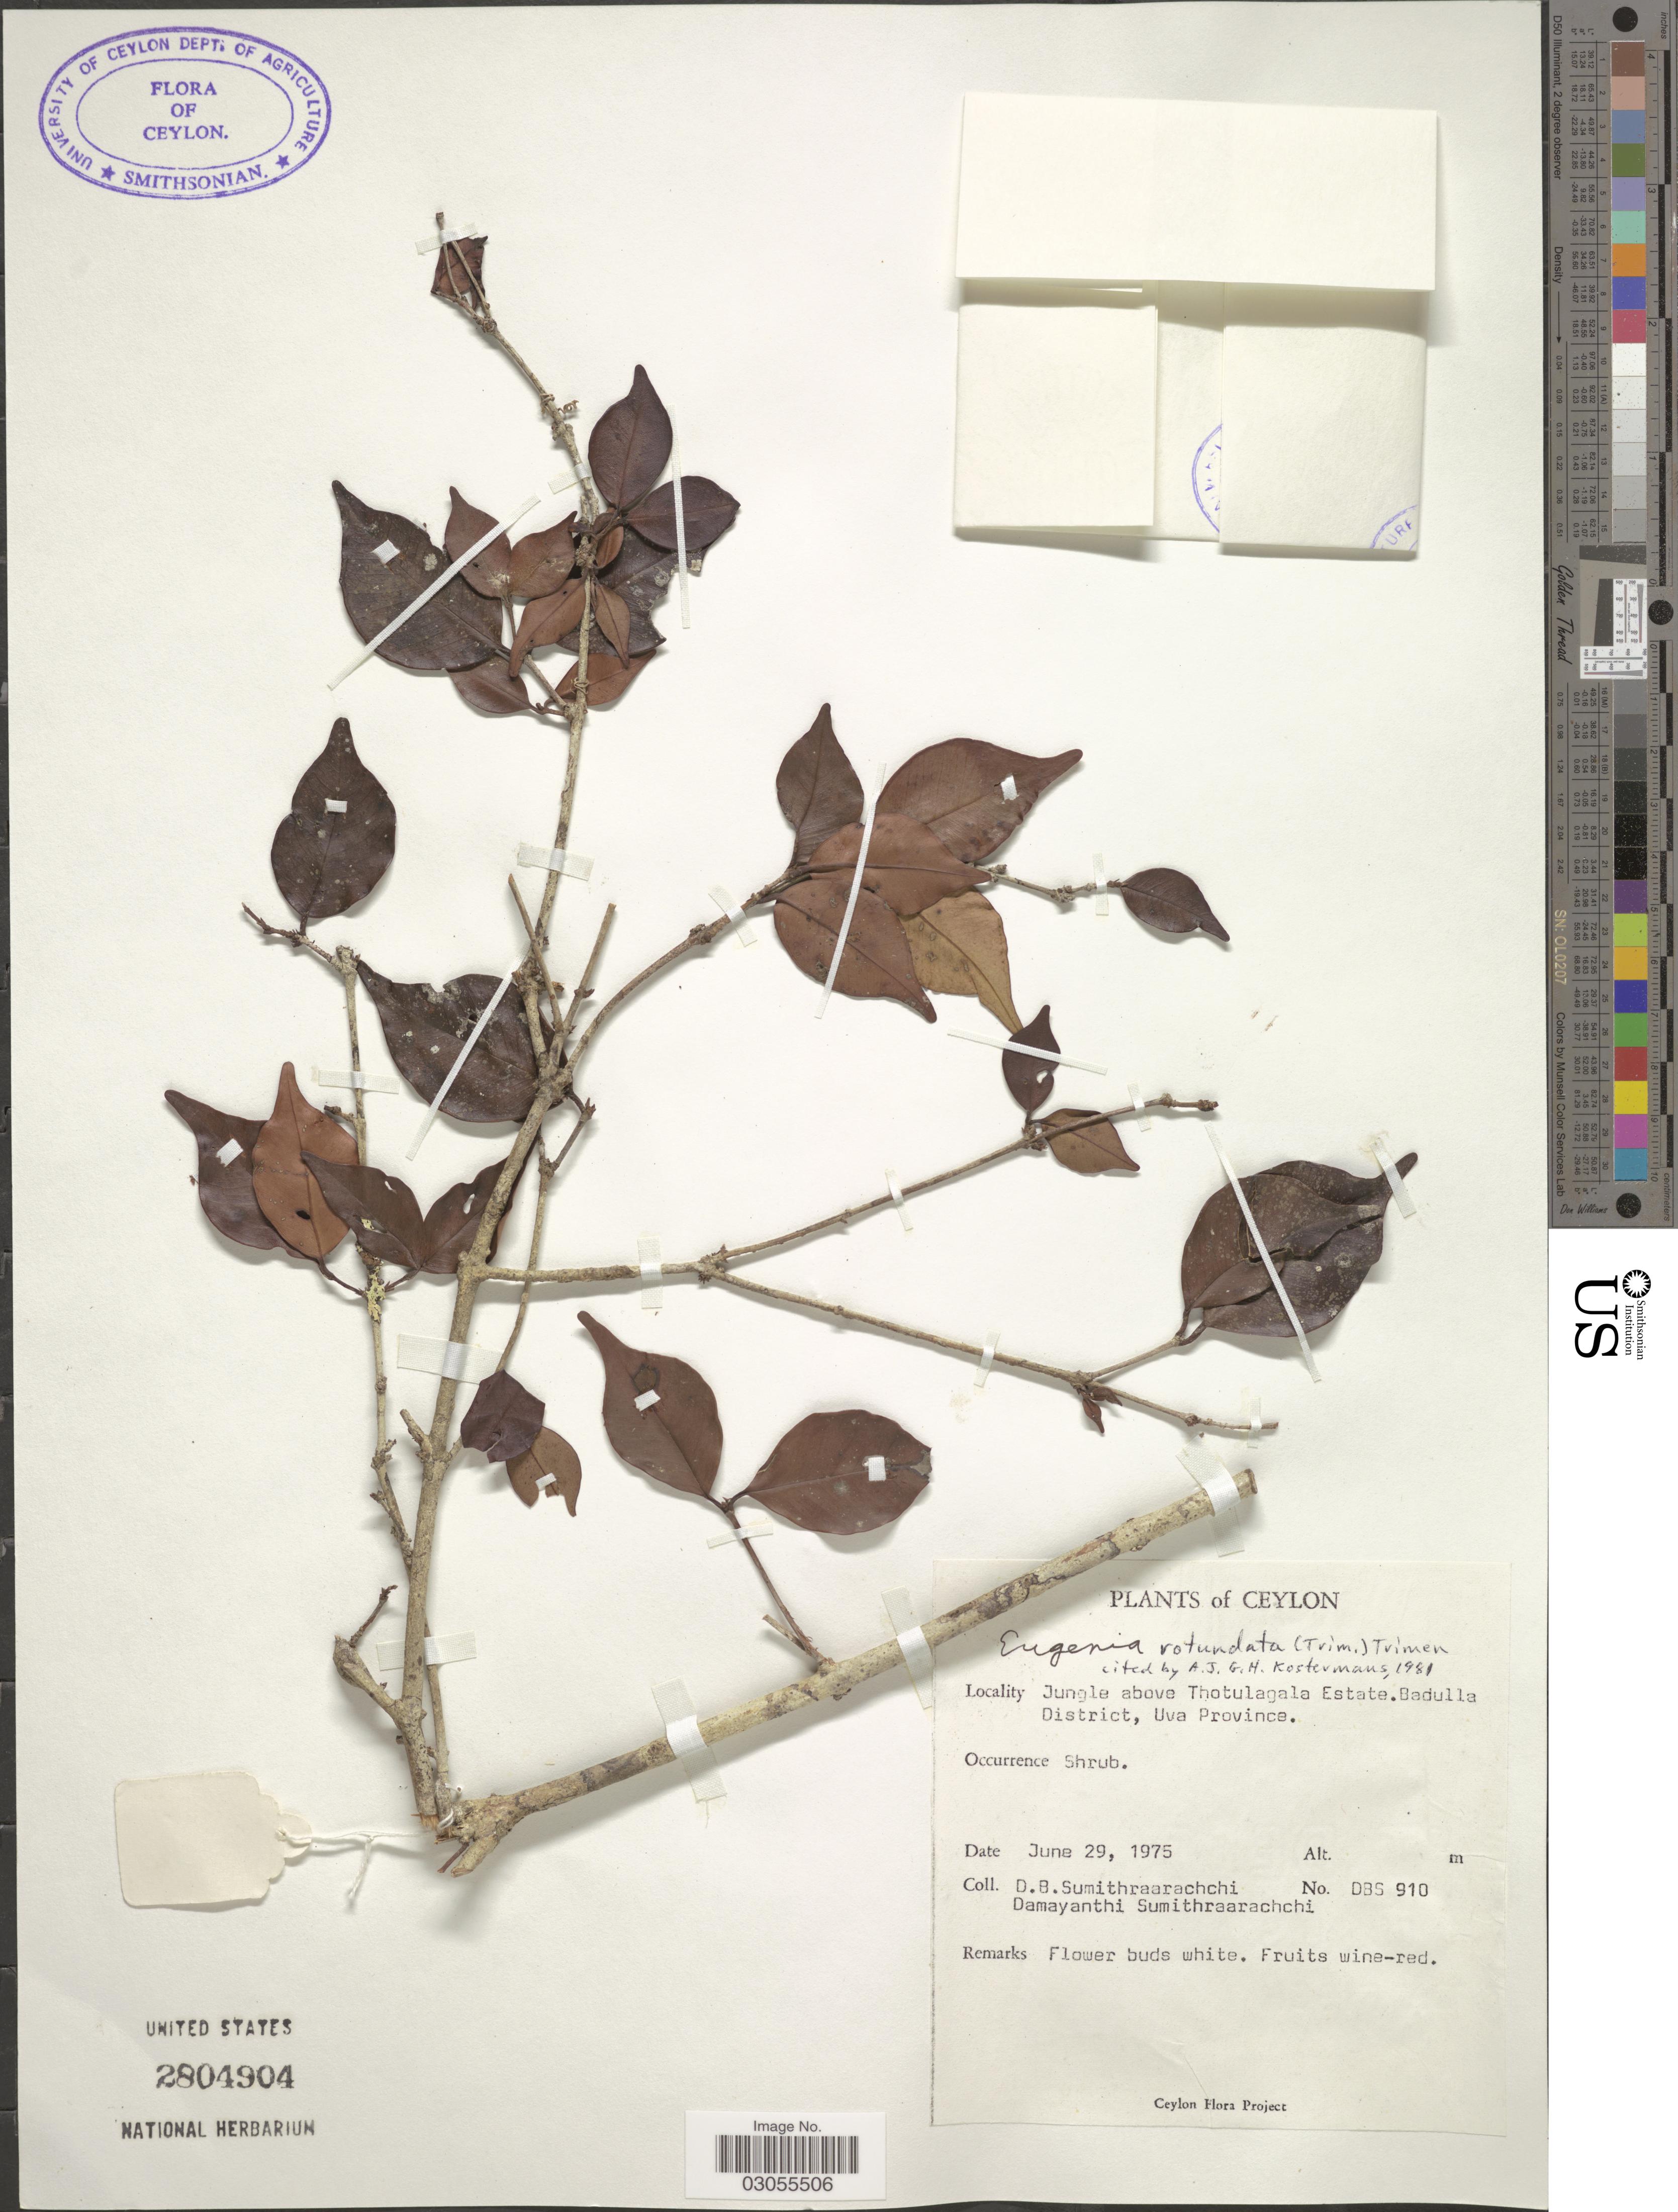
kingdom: Plantae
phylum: Tracheophyta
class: Magnoliopsida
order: Myrtales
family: Myrtaceae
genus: Eugenia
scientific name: Eugenia rotundata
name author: Trimen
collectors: D. B. Sumithraarachchi & D. Sumithraarachchi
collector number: DBS 910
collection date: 1975-06-29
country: Sri Lanka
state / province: Uva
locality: Ceylon. Jungle above Thotulagala Estate. Badulla District.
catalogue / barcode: US 2804904